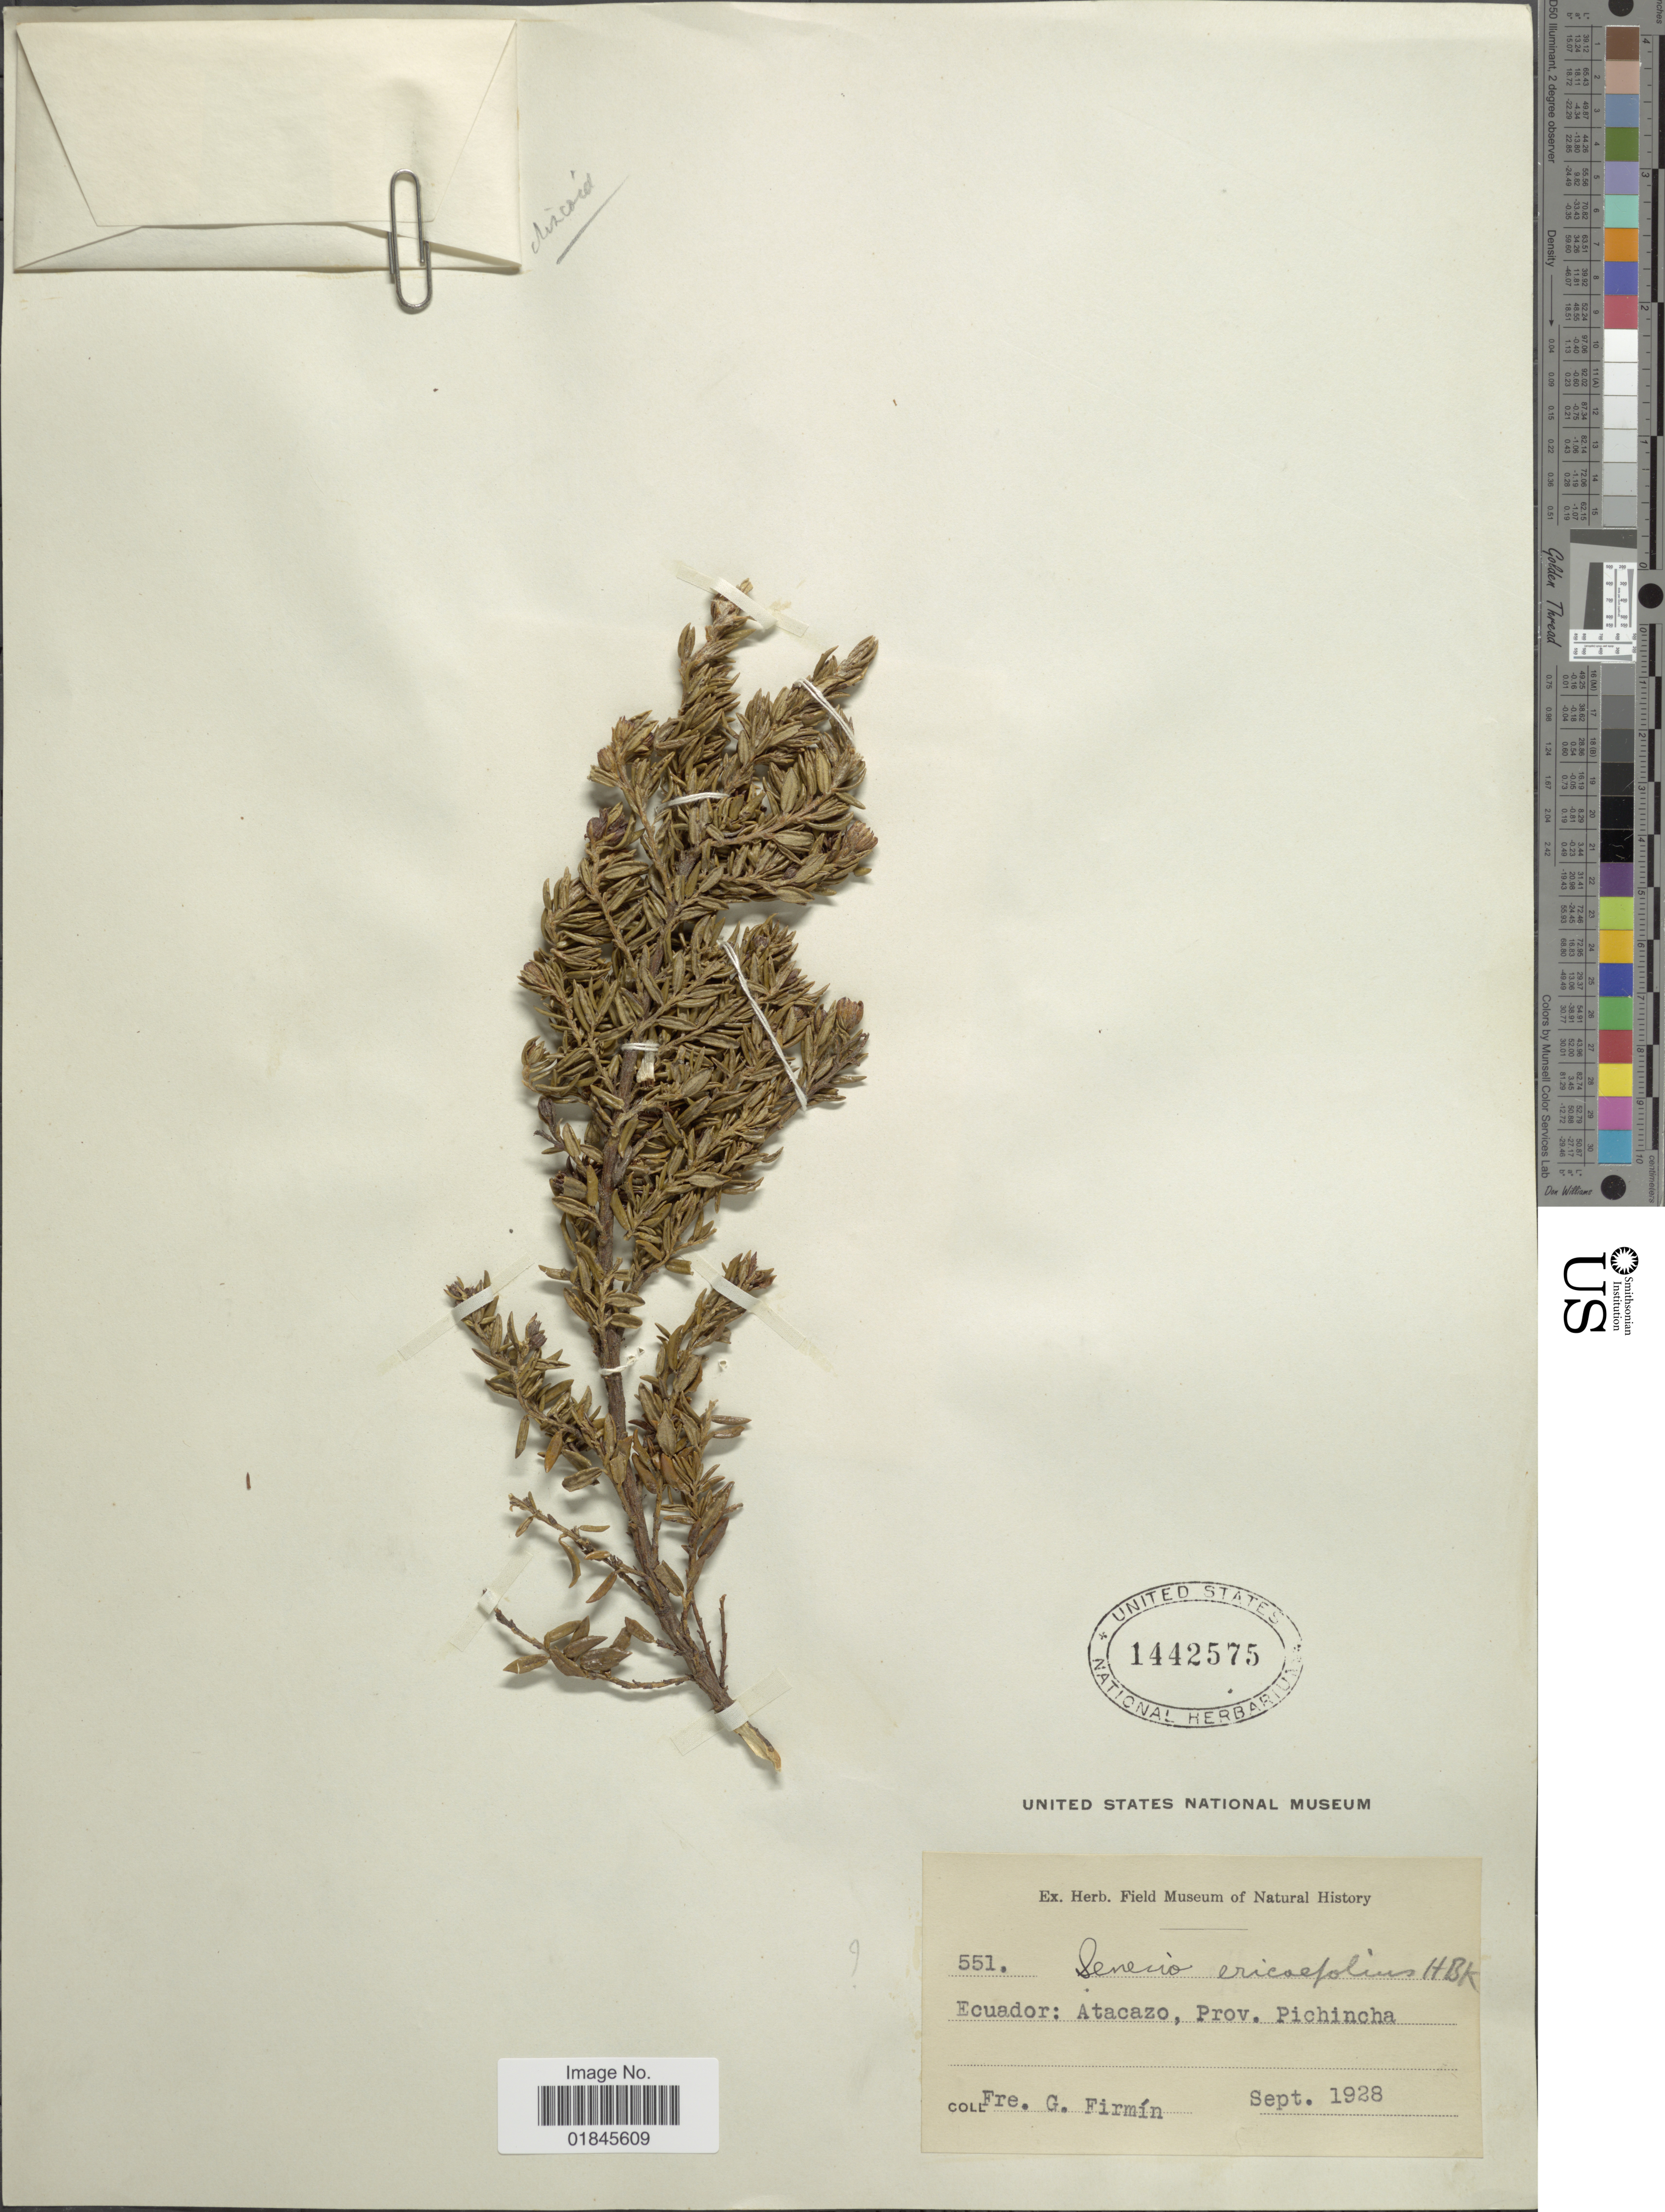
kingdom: Plantae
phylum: Tracheophyta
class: Magnoliopsida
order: Asterales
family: Asteraceae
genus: Pentacalia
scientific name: Pentacalia peruviana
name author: (Pers.) Cuatrec.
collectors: F. Firmin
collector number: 551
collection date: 1928-09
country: Ecuador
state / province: Pichincha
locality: Ecuador: Atacazo, Prov. Pichincha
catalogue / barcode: US 1442575